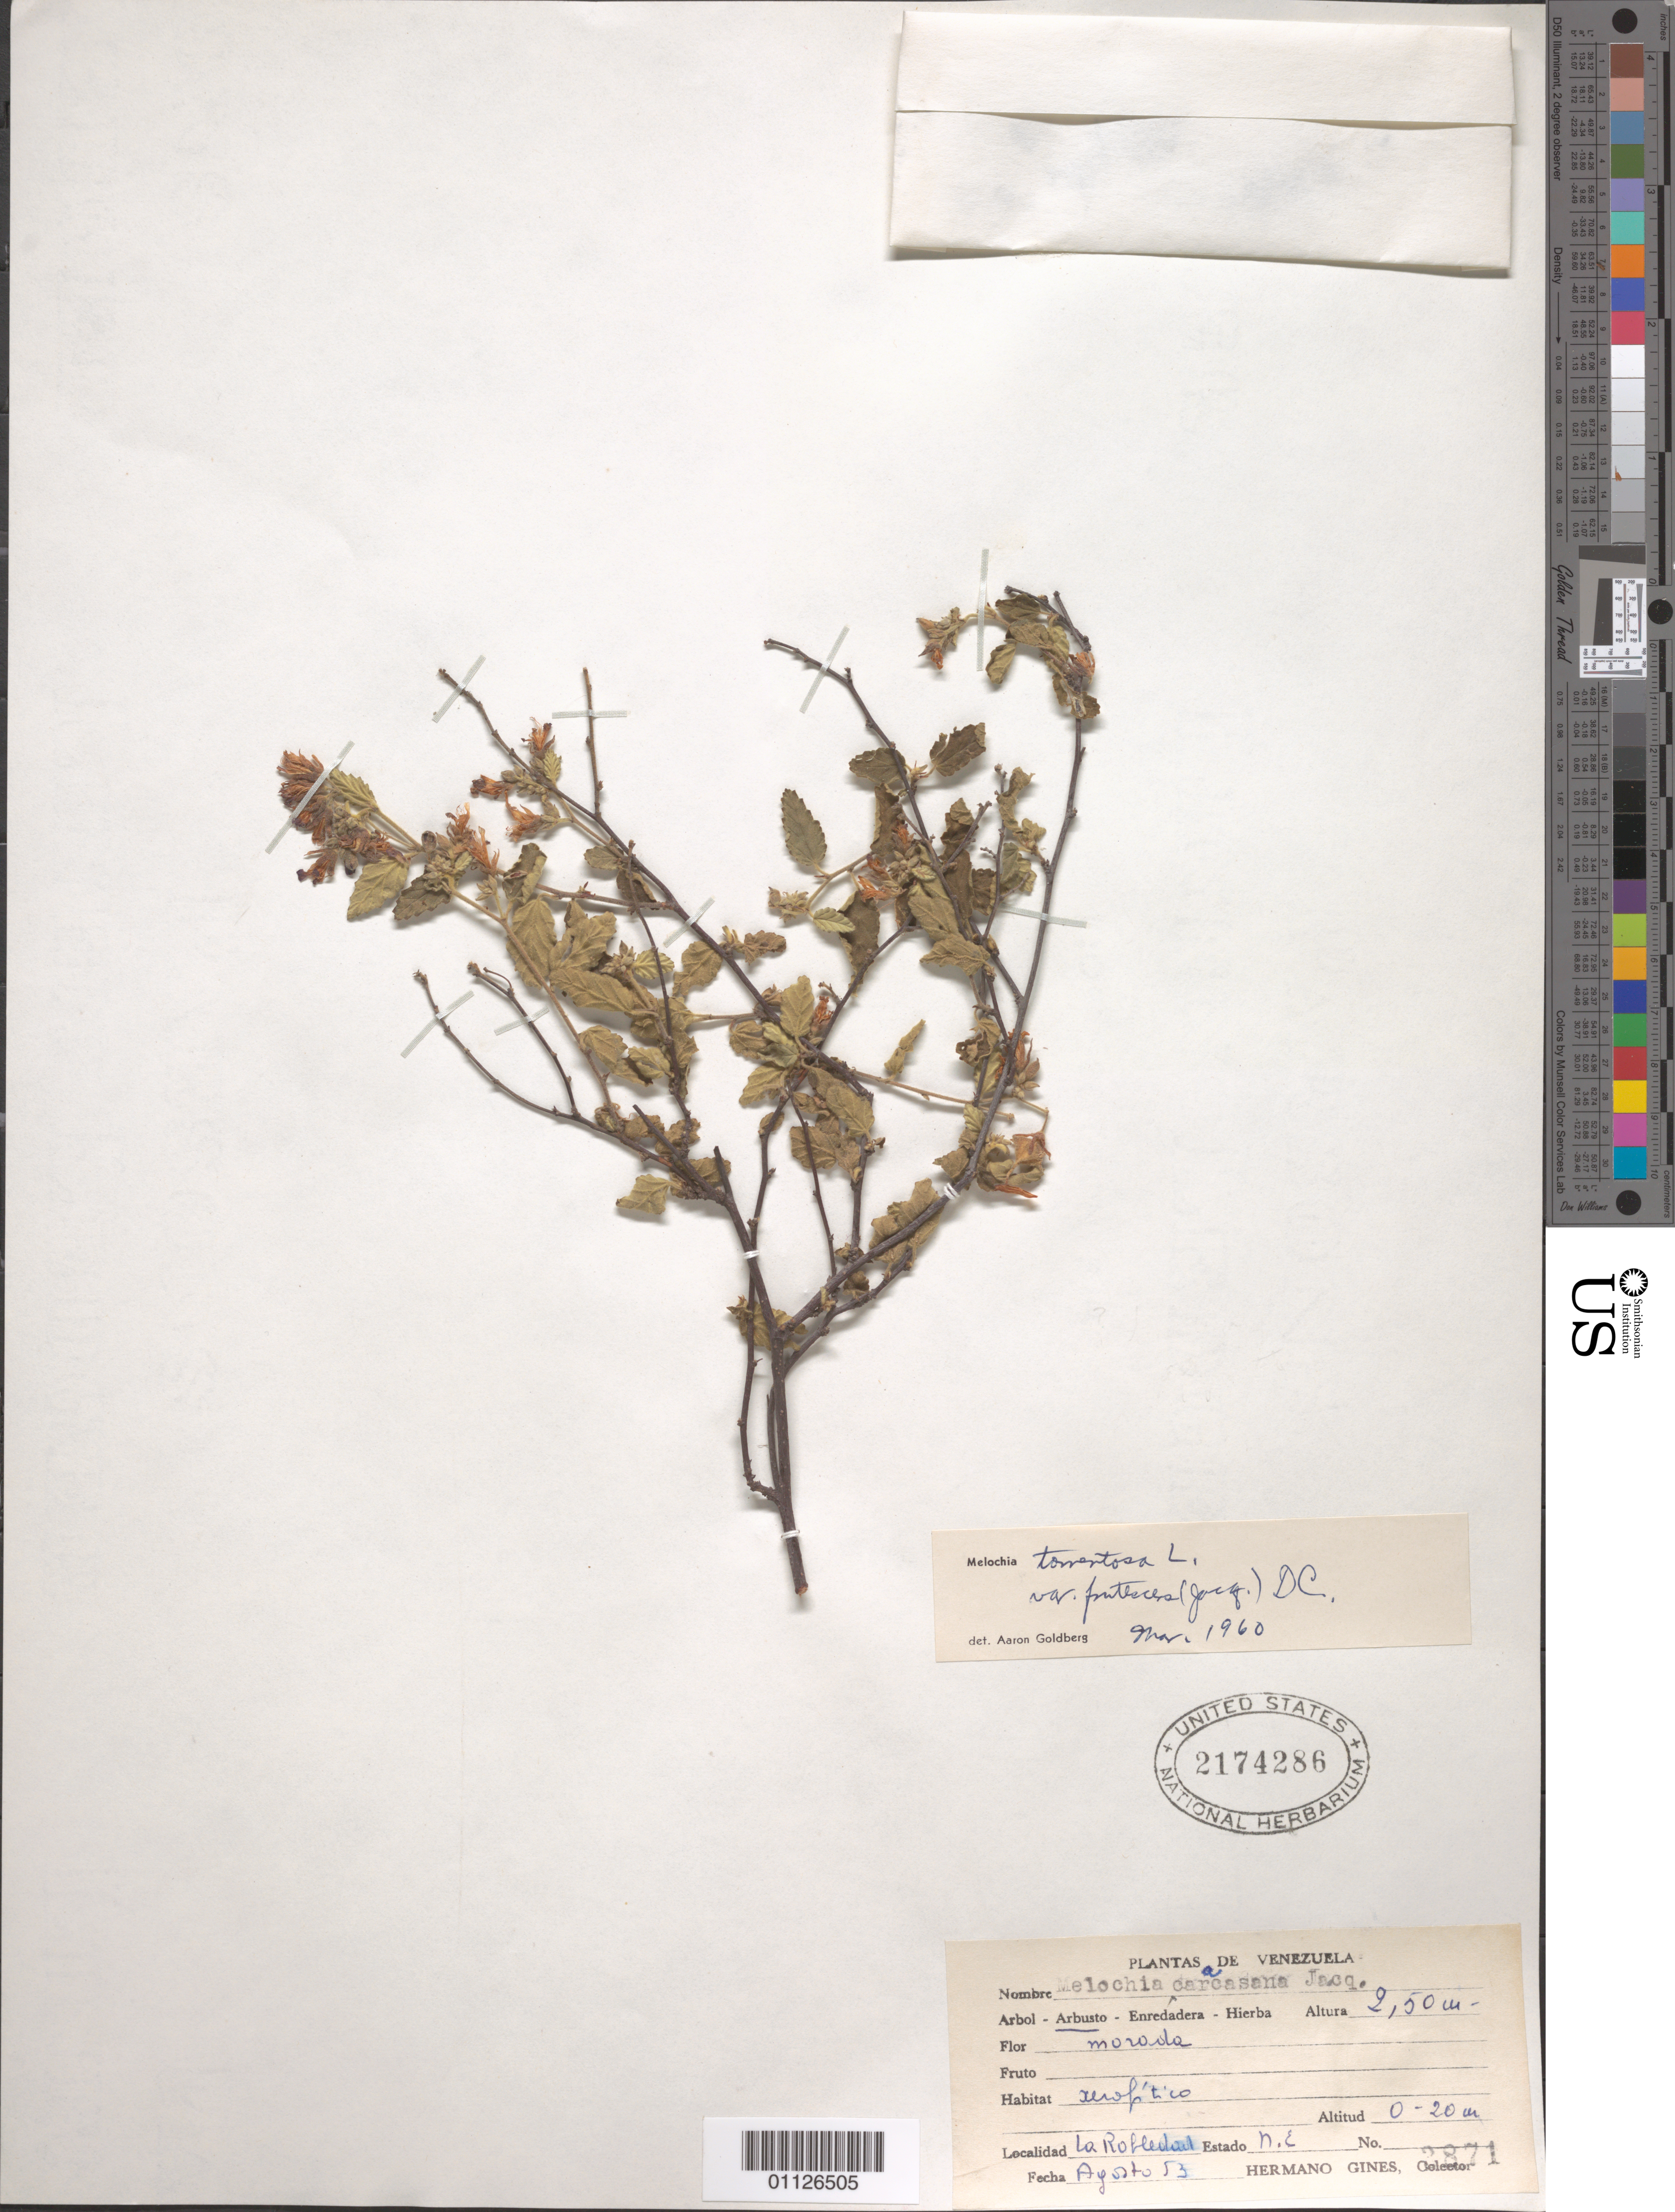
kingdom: Plantae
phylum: Tracheophyta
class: Magnoliopsida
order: Malvales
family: Malvaceae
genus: Melochia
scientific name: Melochia tomentosa var. frutescens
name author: DC.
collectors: Bro. Gines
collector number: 3871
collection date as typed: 01 Aug 1953 to 31 Aug 1953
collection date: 1953-08-01/1953-08-31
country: Venezuela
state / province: Nueva Esparta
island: Margarita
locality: La Robledad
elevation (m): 0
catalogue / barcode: US 2174286